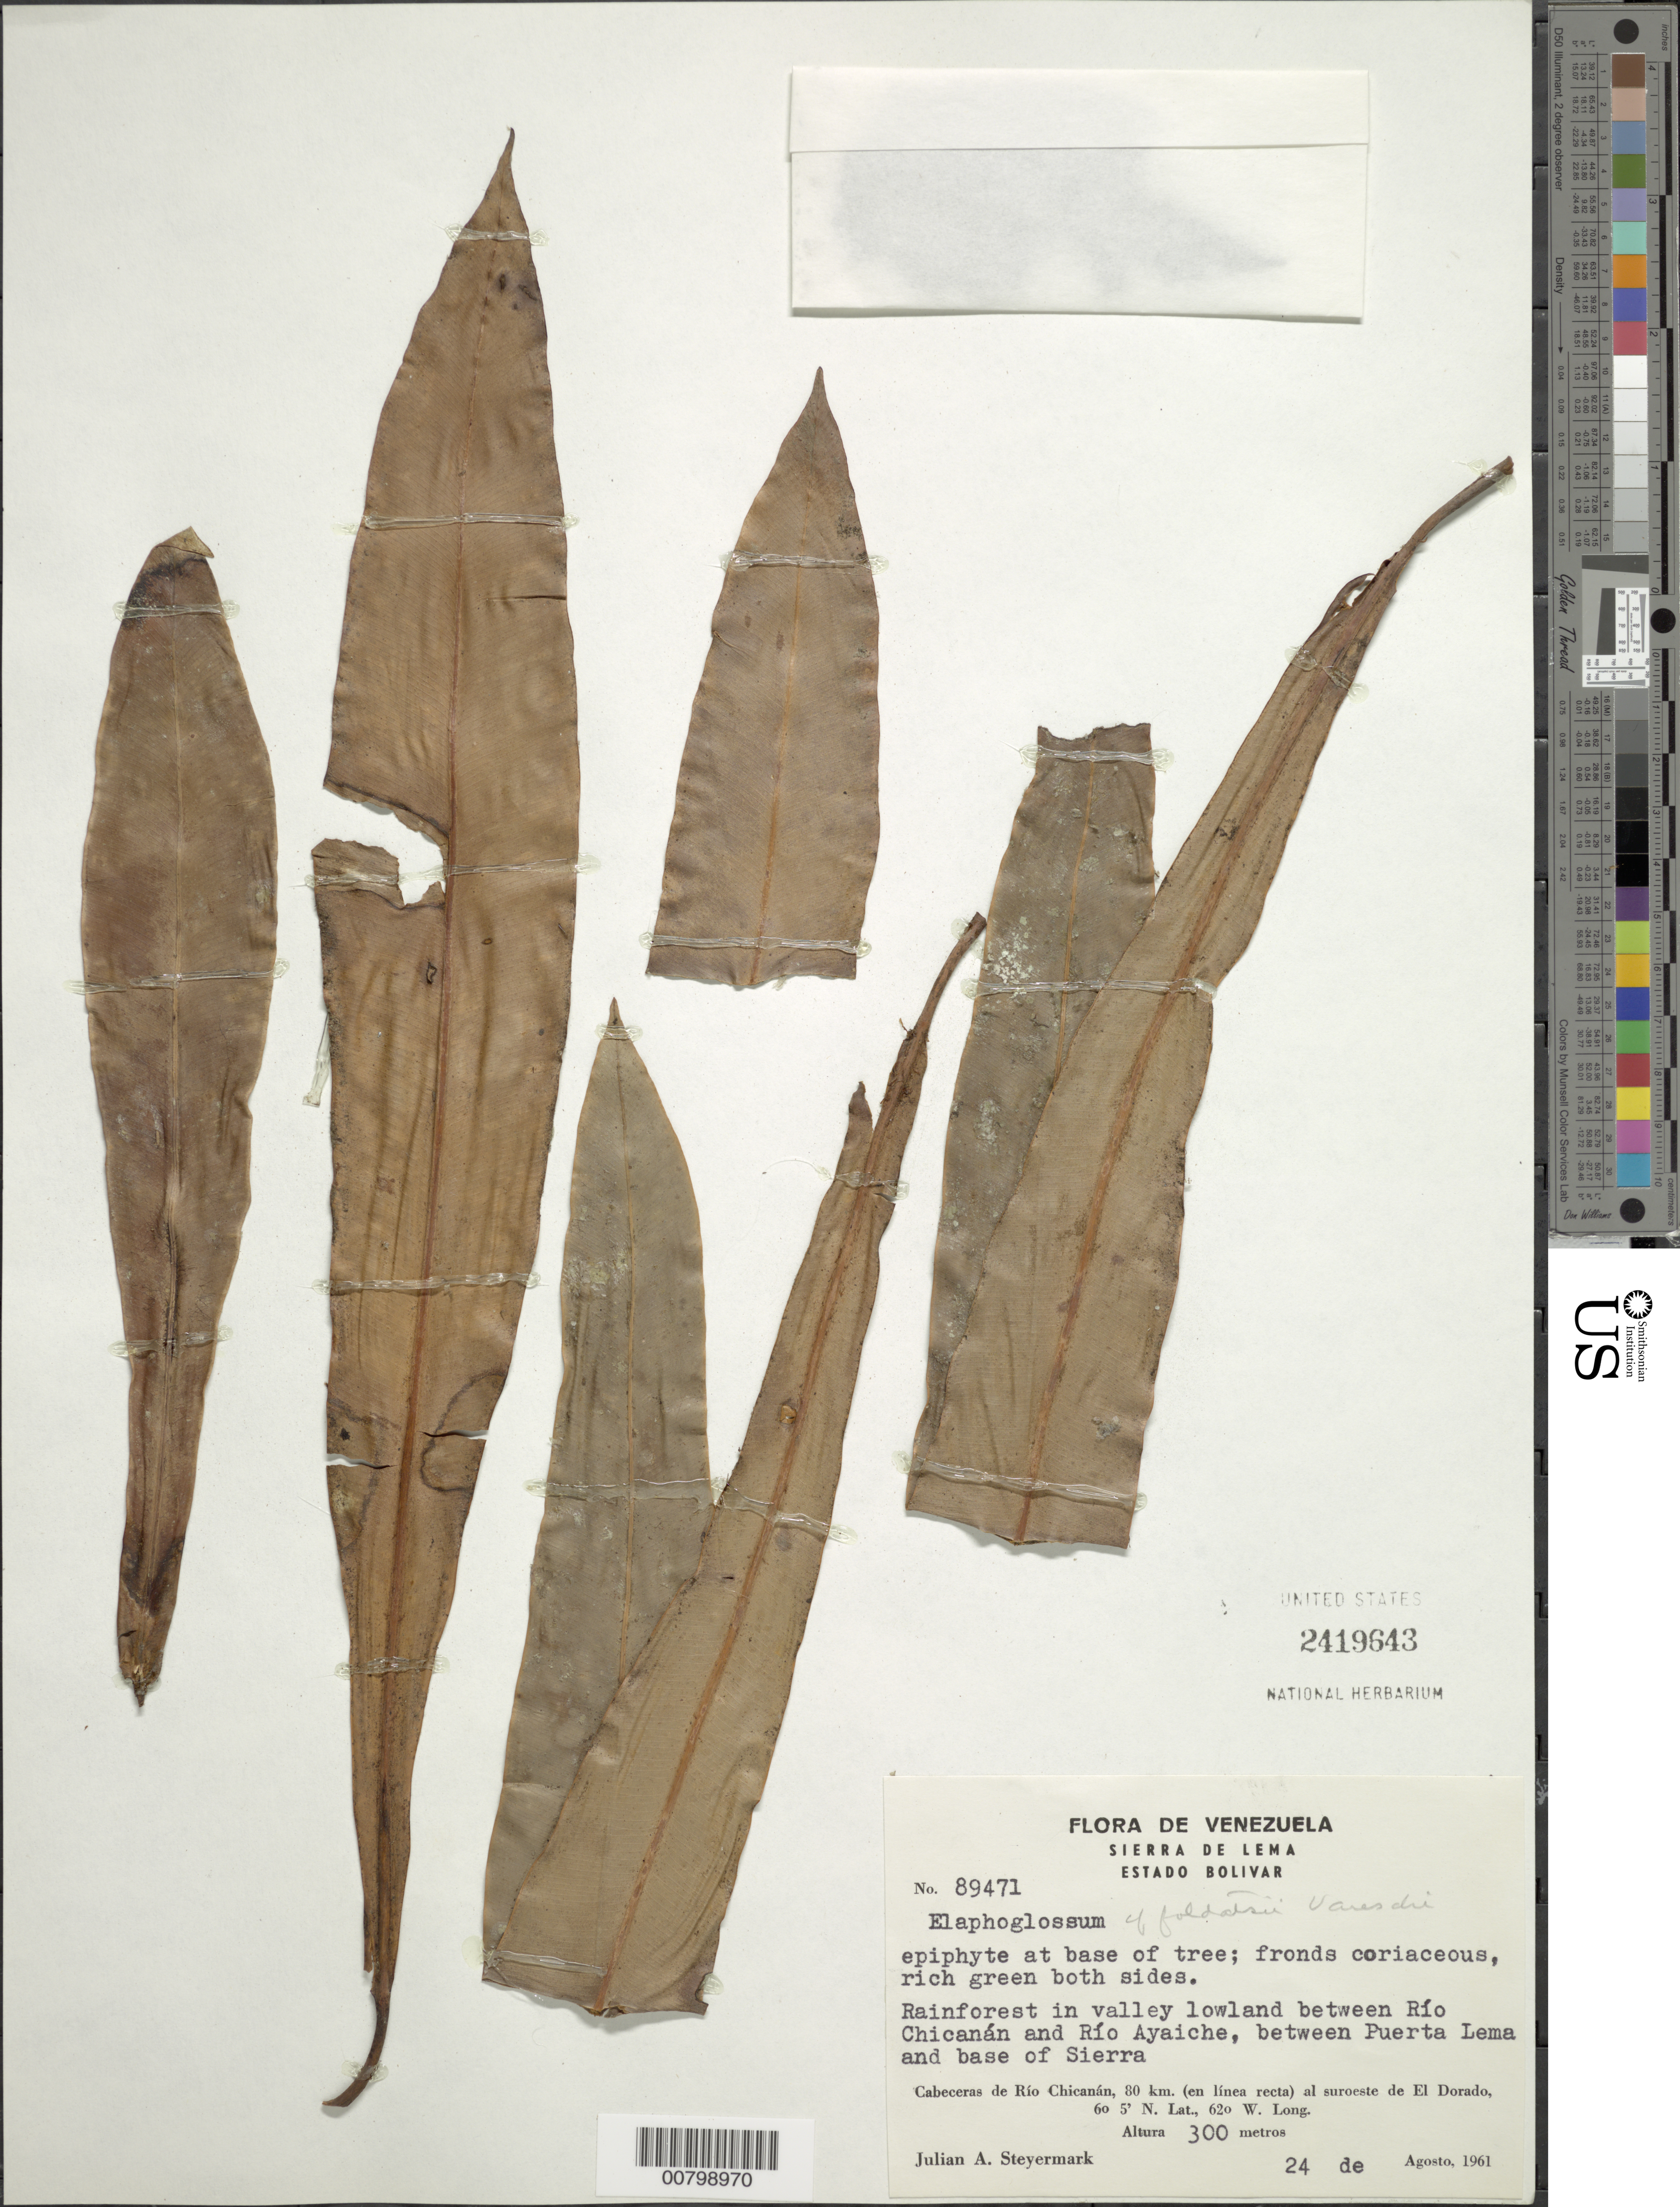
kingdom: Plantae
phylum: Tracheophyta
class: Polypodiopsida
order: Polypodiales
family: Dryopteridaceae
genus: Elaphoglossum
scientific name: Elaphoglossum foldatsii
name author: Vareschi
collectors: J. Steyermark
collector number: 89471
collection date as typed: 24-Aug-61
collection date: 1961-08-24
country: Venezuela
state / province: Bolívar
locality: Sierra de Lema, Cabaceras de Río Chicanan, 80 km in straight line to SW of El Dorado, between Río Chicanan and Río Ayaiche, between Puerta Lema and base of Sierra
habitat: Rainforest in valley lowland between rivers; at base of trees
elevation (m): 300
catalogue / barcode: US 2419643